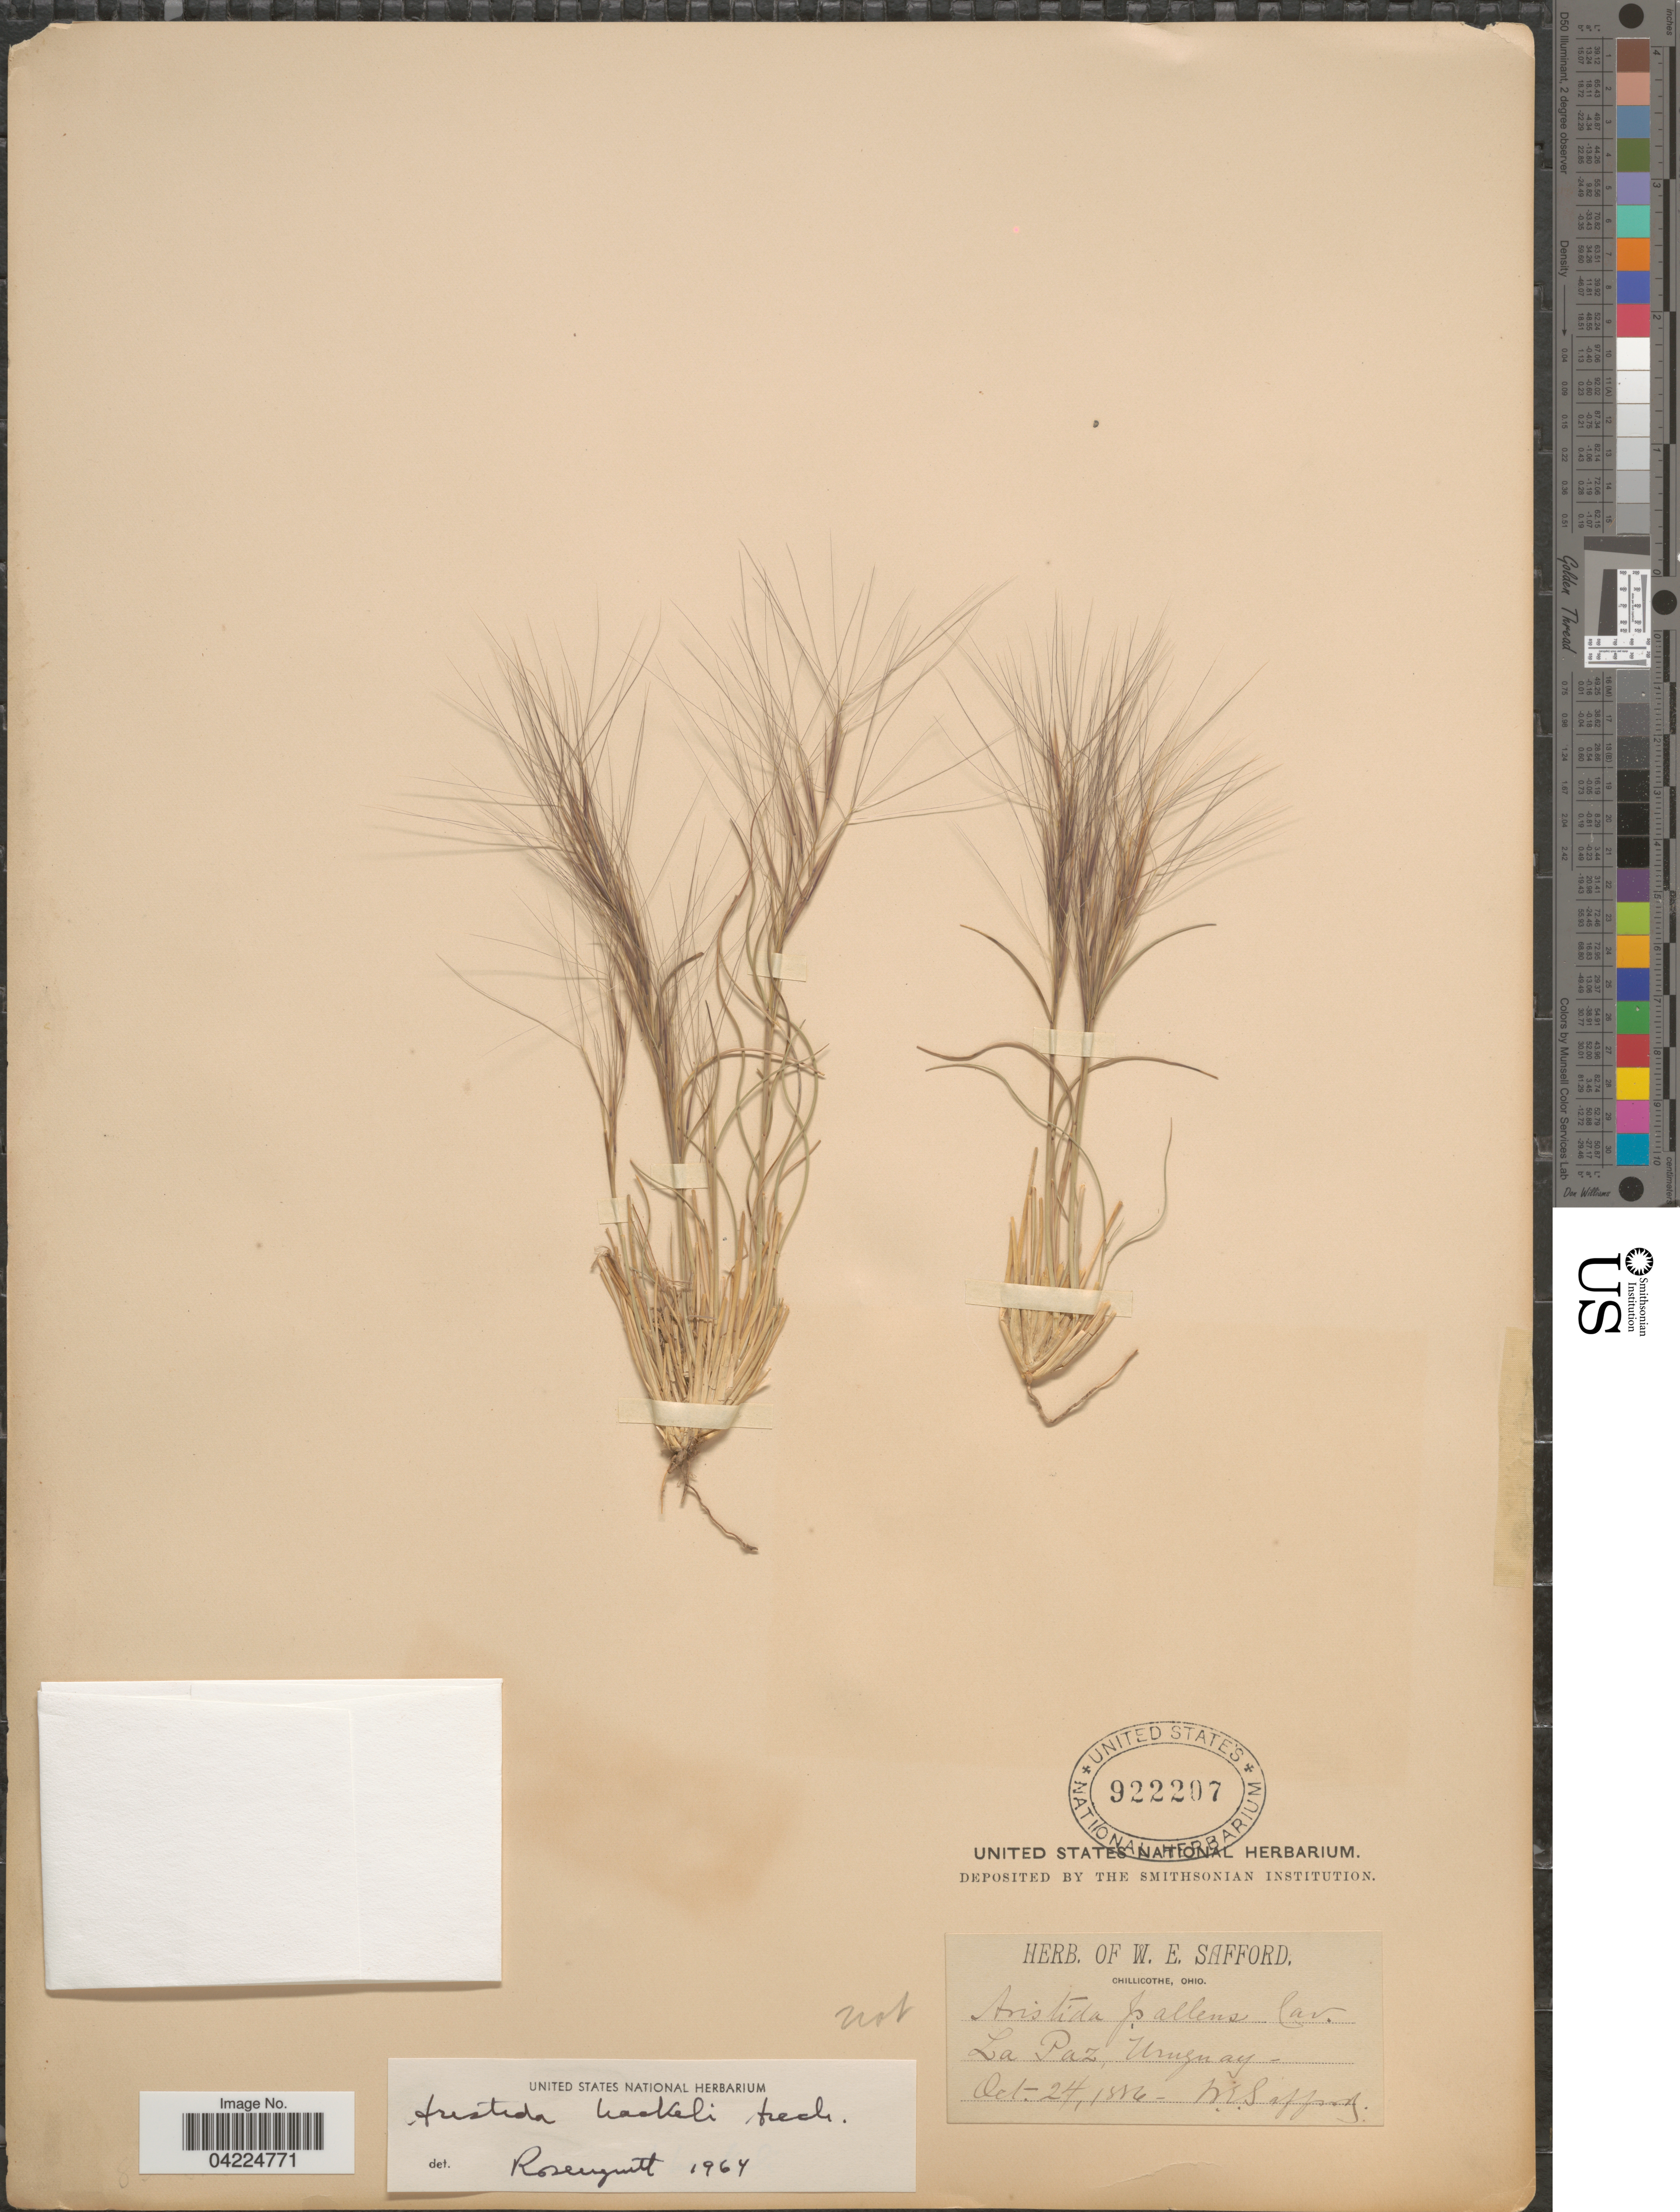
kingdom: Plantae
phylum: Tracheophyta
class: Liliopsida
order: Poales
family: Poaceae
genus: Aristida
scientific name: Aristida hackelii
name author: Arechav.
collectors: W. E. Safford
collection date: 1886-10-24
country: Uruguay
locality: La Paz.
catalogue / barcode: US 922207